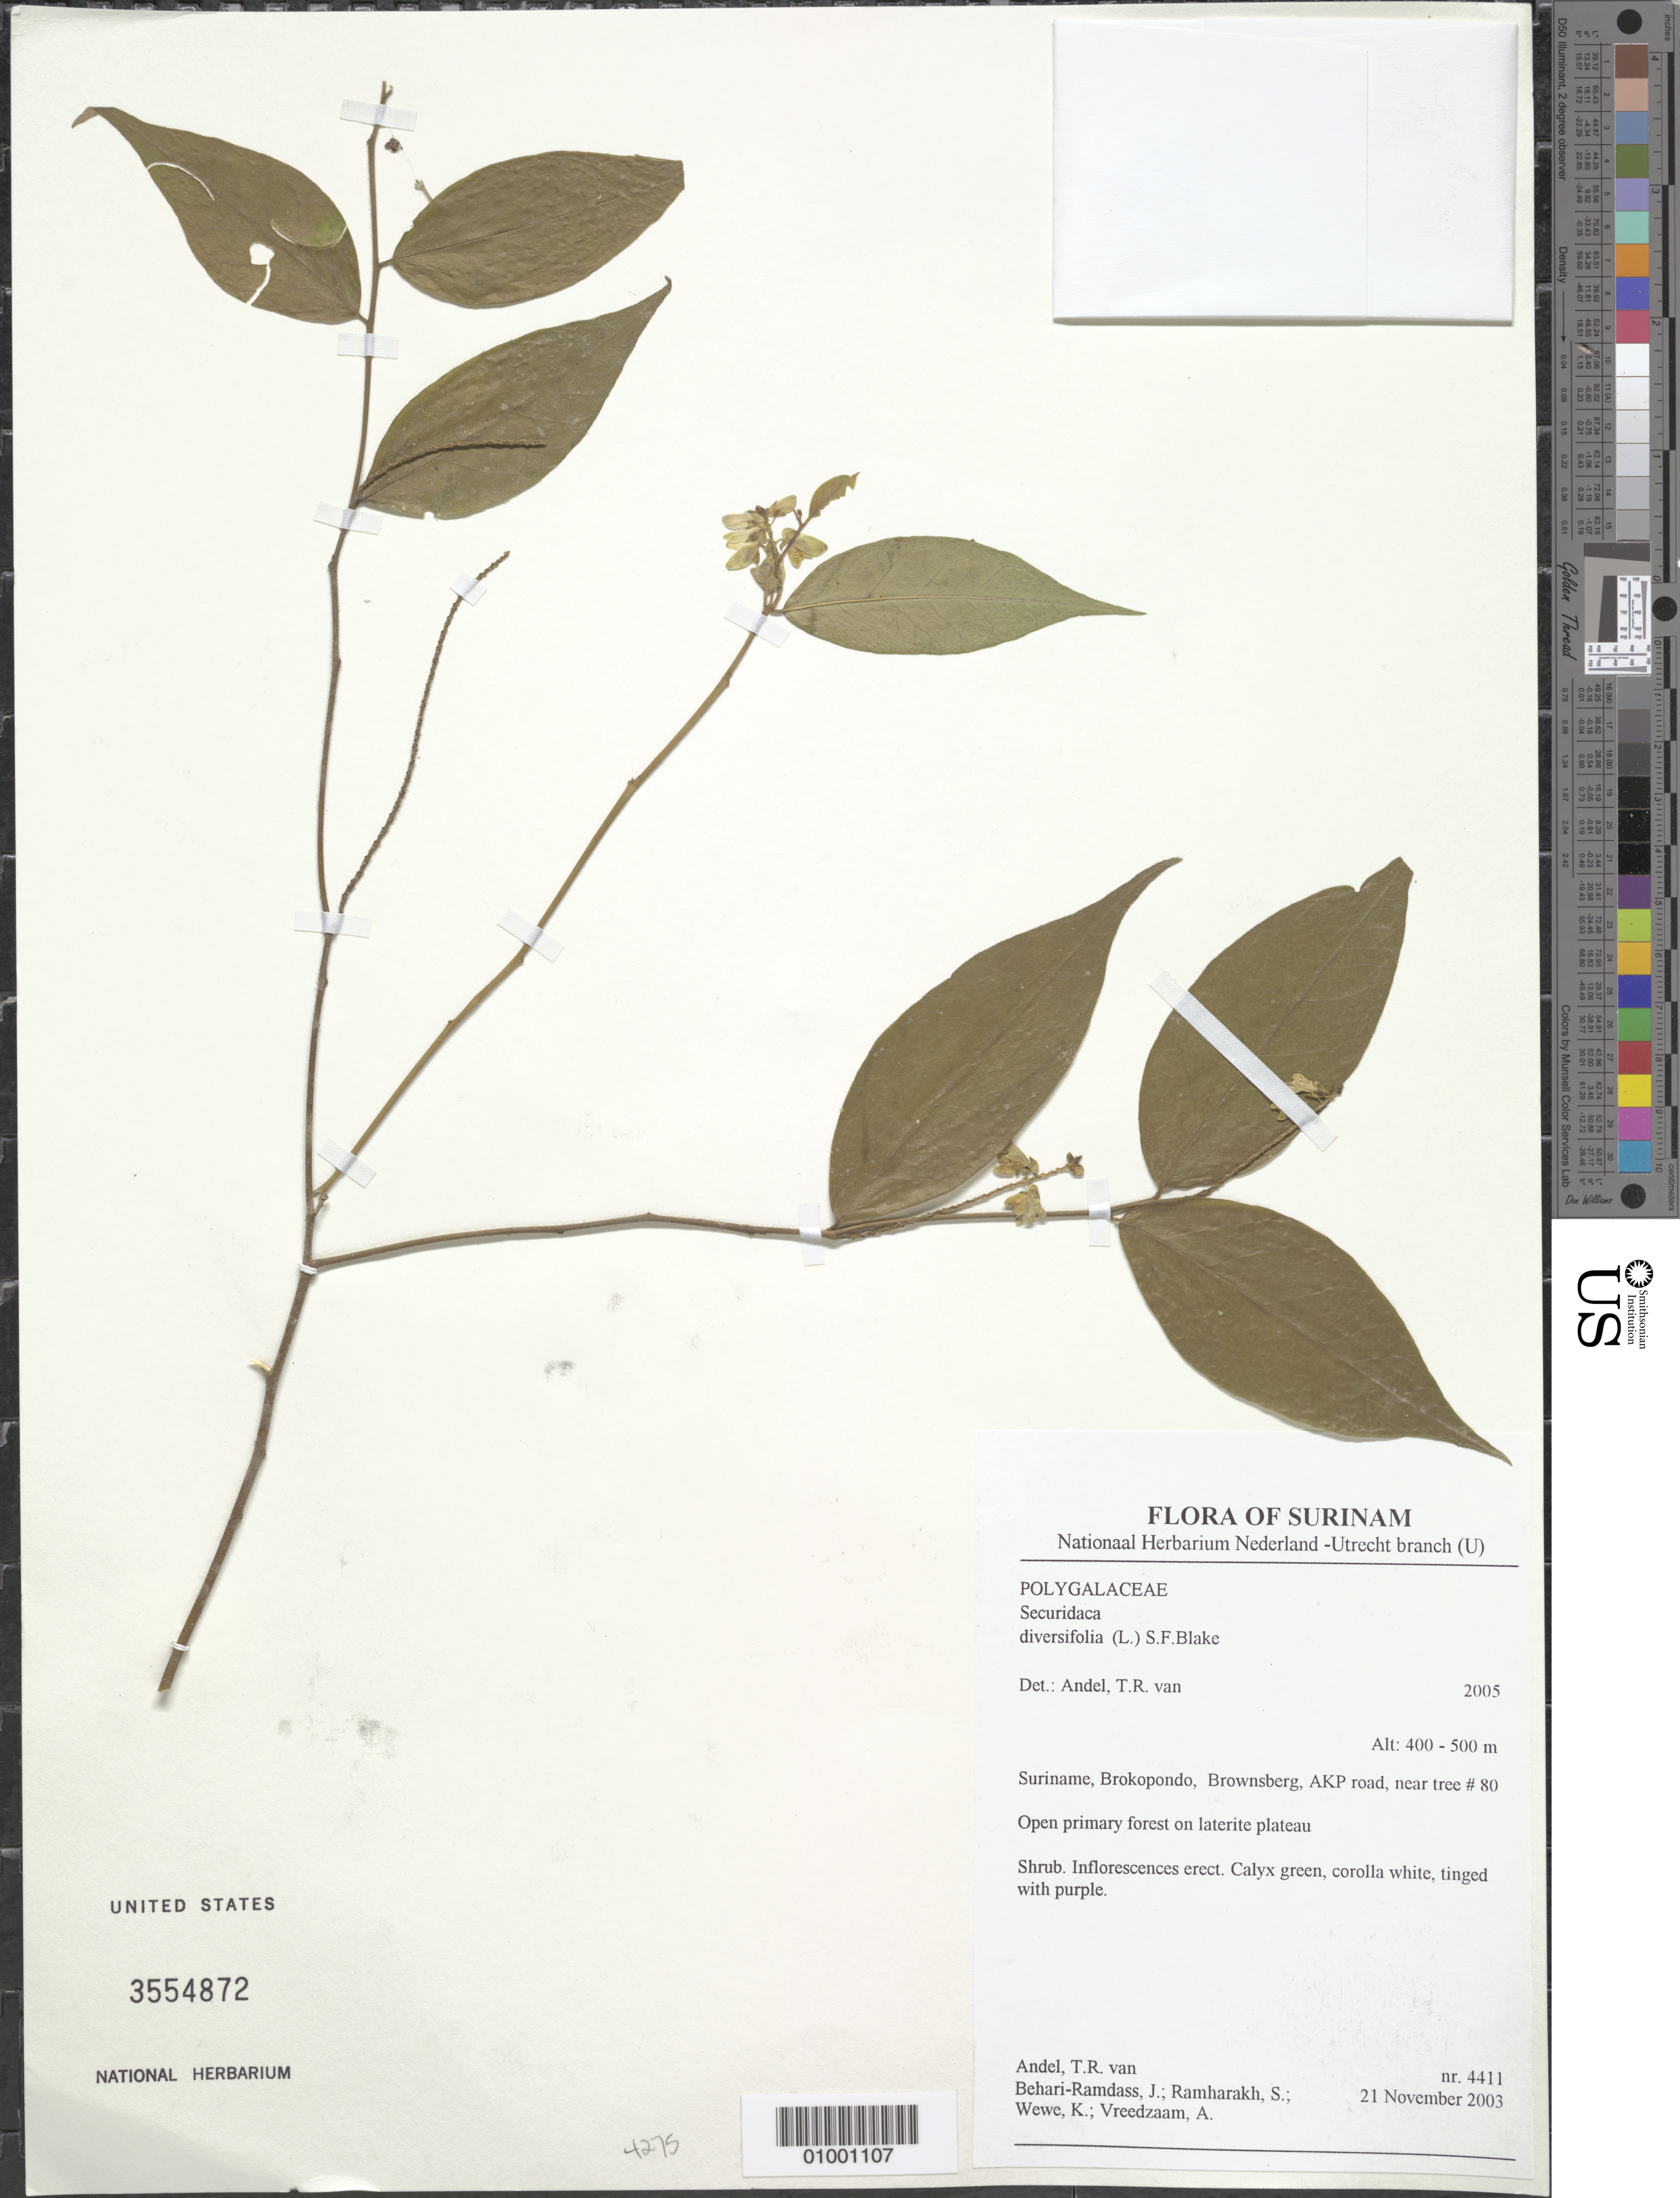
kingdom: Plantae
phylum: Tracheophyta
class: Magnoliopsida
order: Fabales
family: Polygalaceae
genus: Securidaca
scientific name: Securidaca diversifolia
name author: (L.) S.F. Blake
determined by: Andel, Tinde R. van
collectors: T. R. van Andel, J. Behari-Ramdas, S. Ramharakh, K. Wewe & A. Vreedzaam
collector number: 4411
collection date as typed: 21-Nov-03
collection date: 2003-11-21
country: Suriname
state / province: Brokopondo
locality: Brownsberg, AKP road, near tree #80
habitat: Open primary forest on laterite plateau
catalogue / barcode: US 3554872